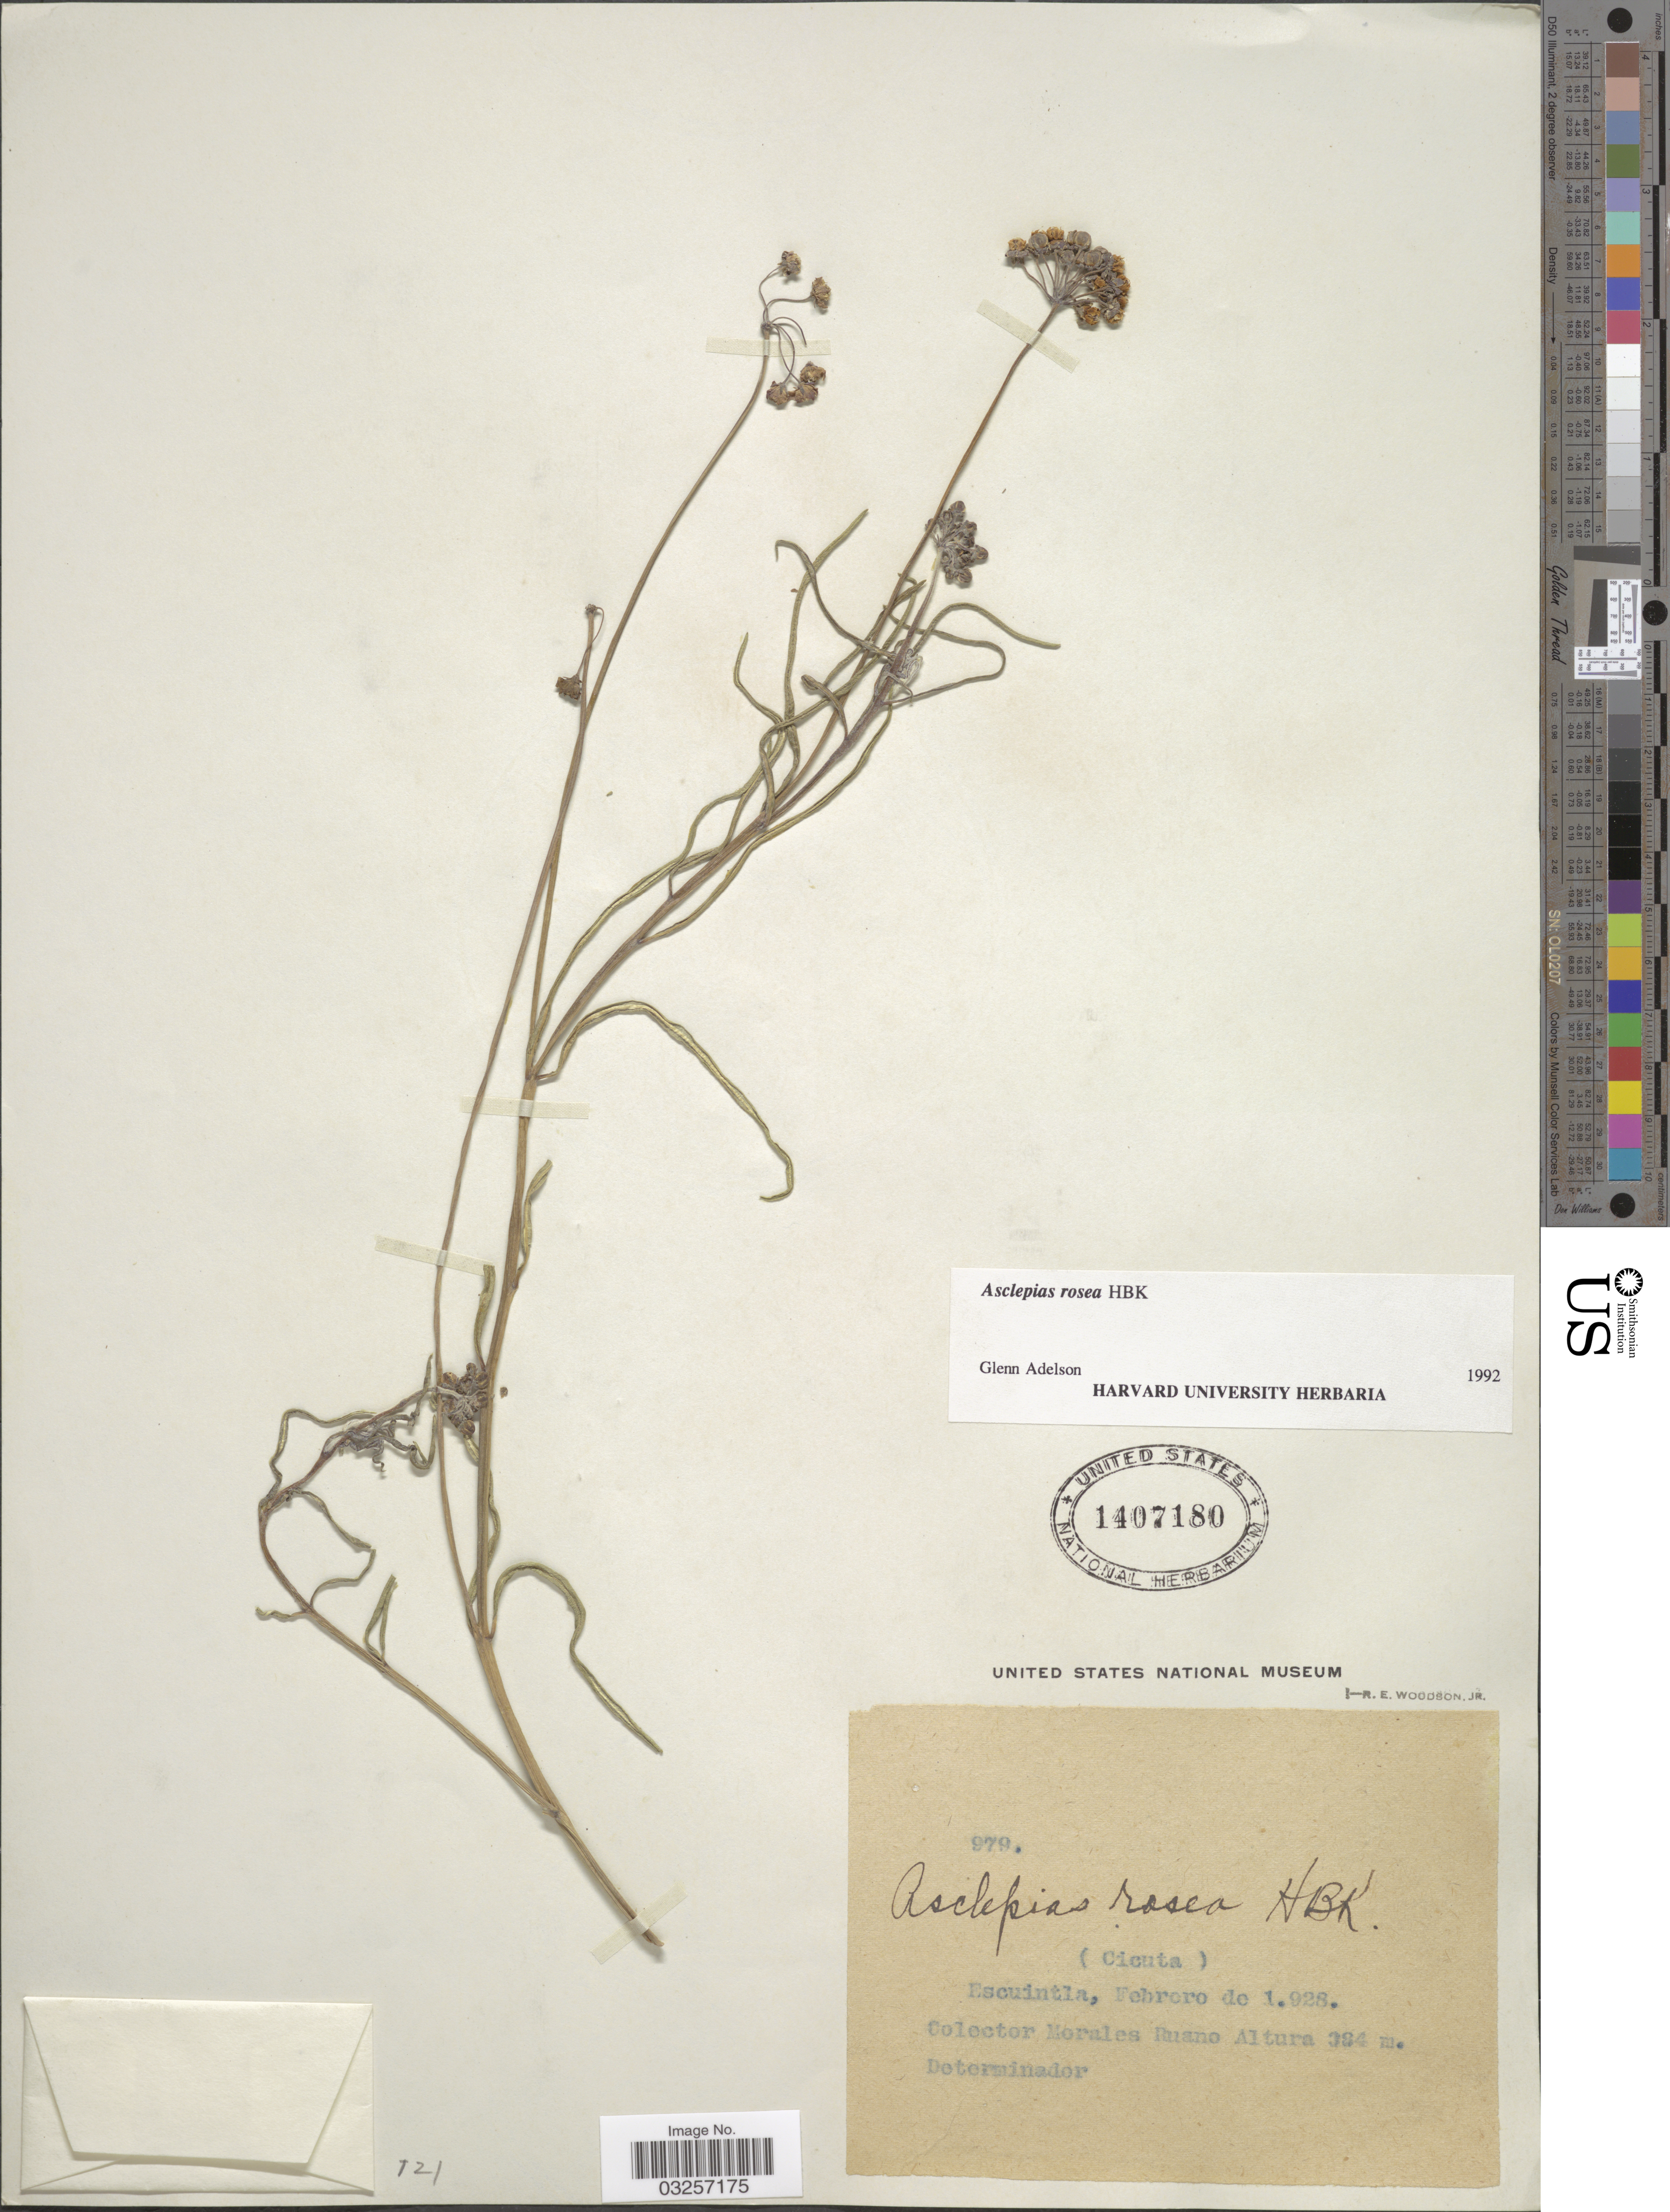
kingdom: Plantae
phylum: Tracheophyta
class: Magnoliopsida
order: Gentianales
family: Apocynaceae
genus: Asclepias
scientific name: Asclepias rosea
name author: Kunth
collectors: M. Ruano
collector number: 979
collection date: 1928-02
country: Guatemala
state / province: Escuintla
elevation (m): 384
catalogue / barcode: US 1407180